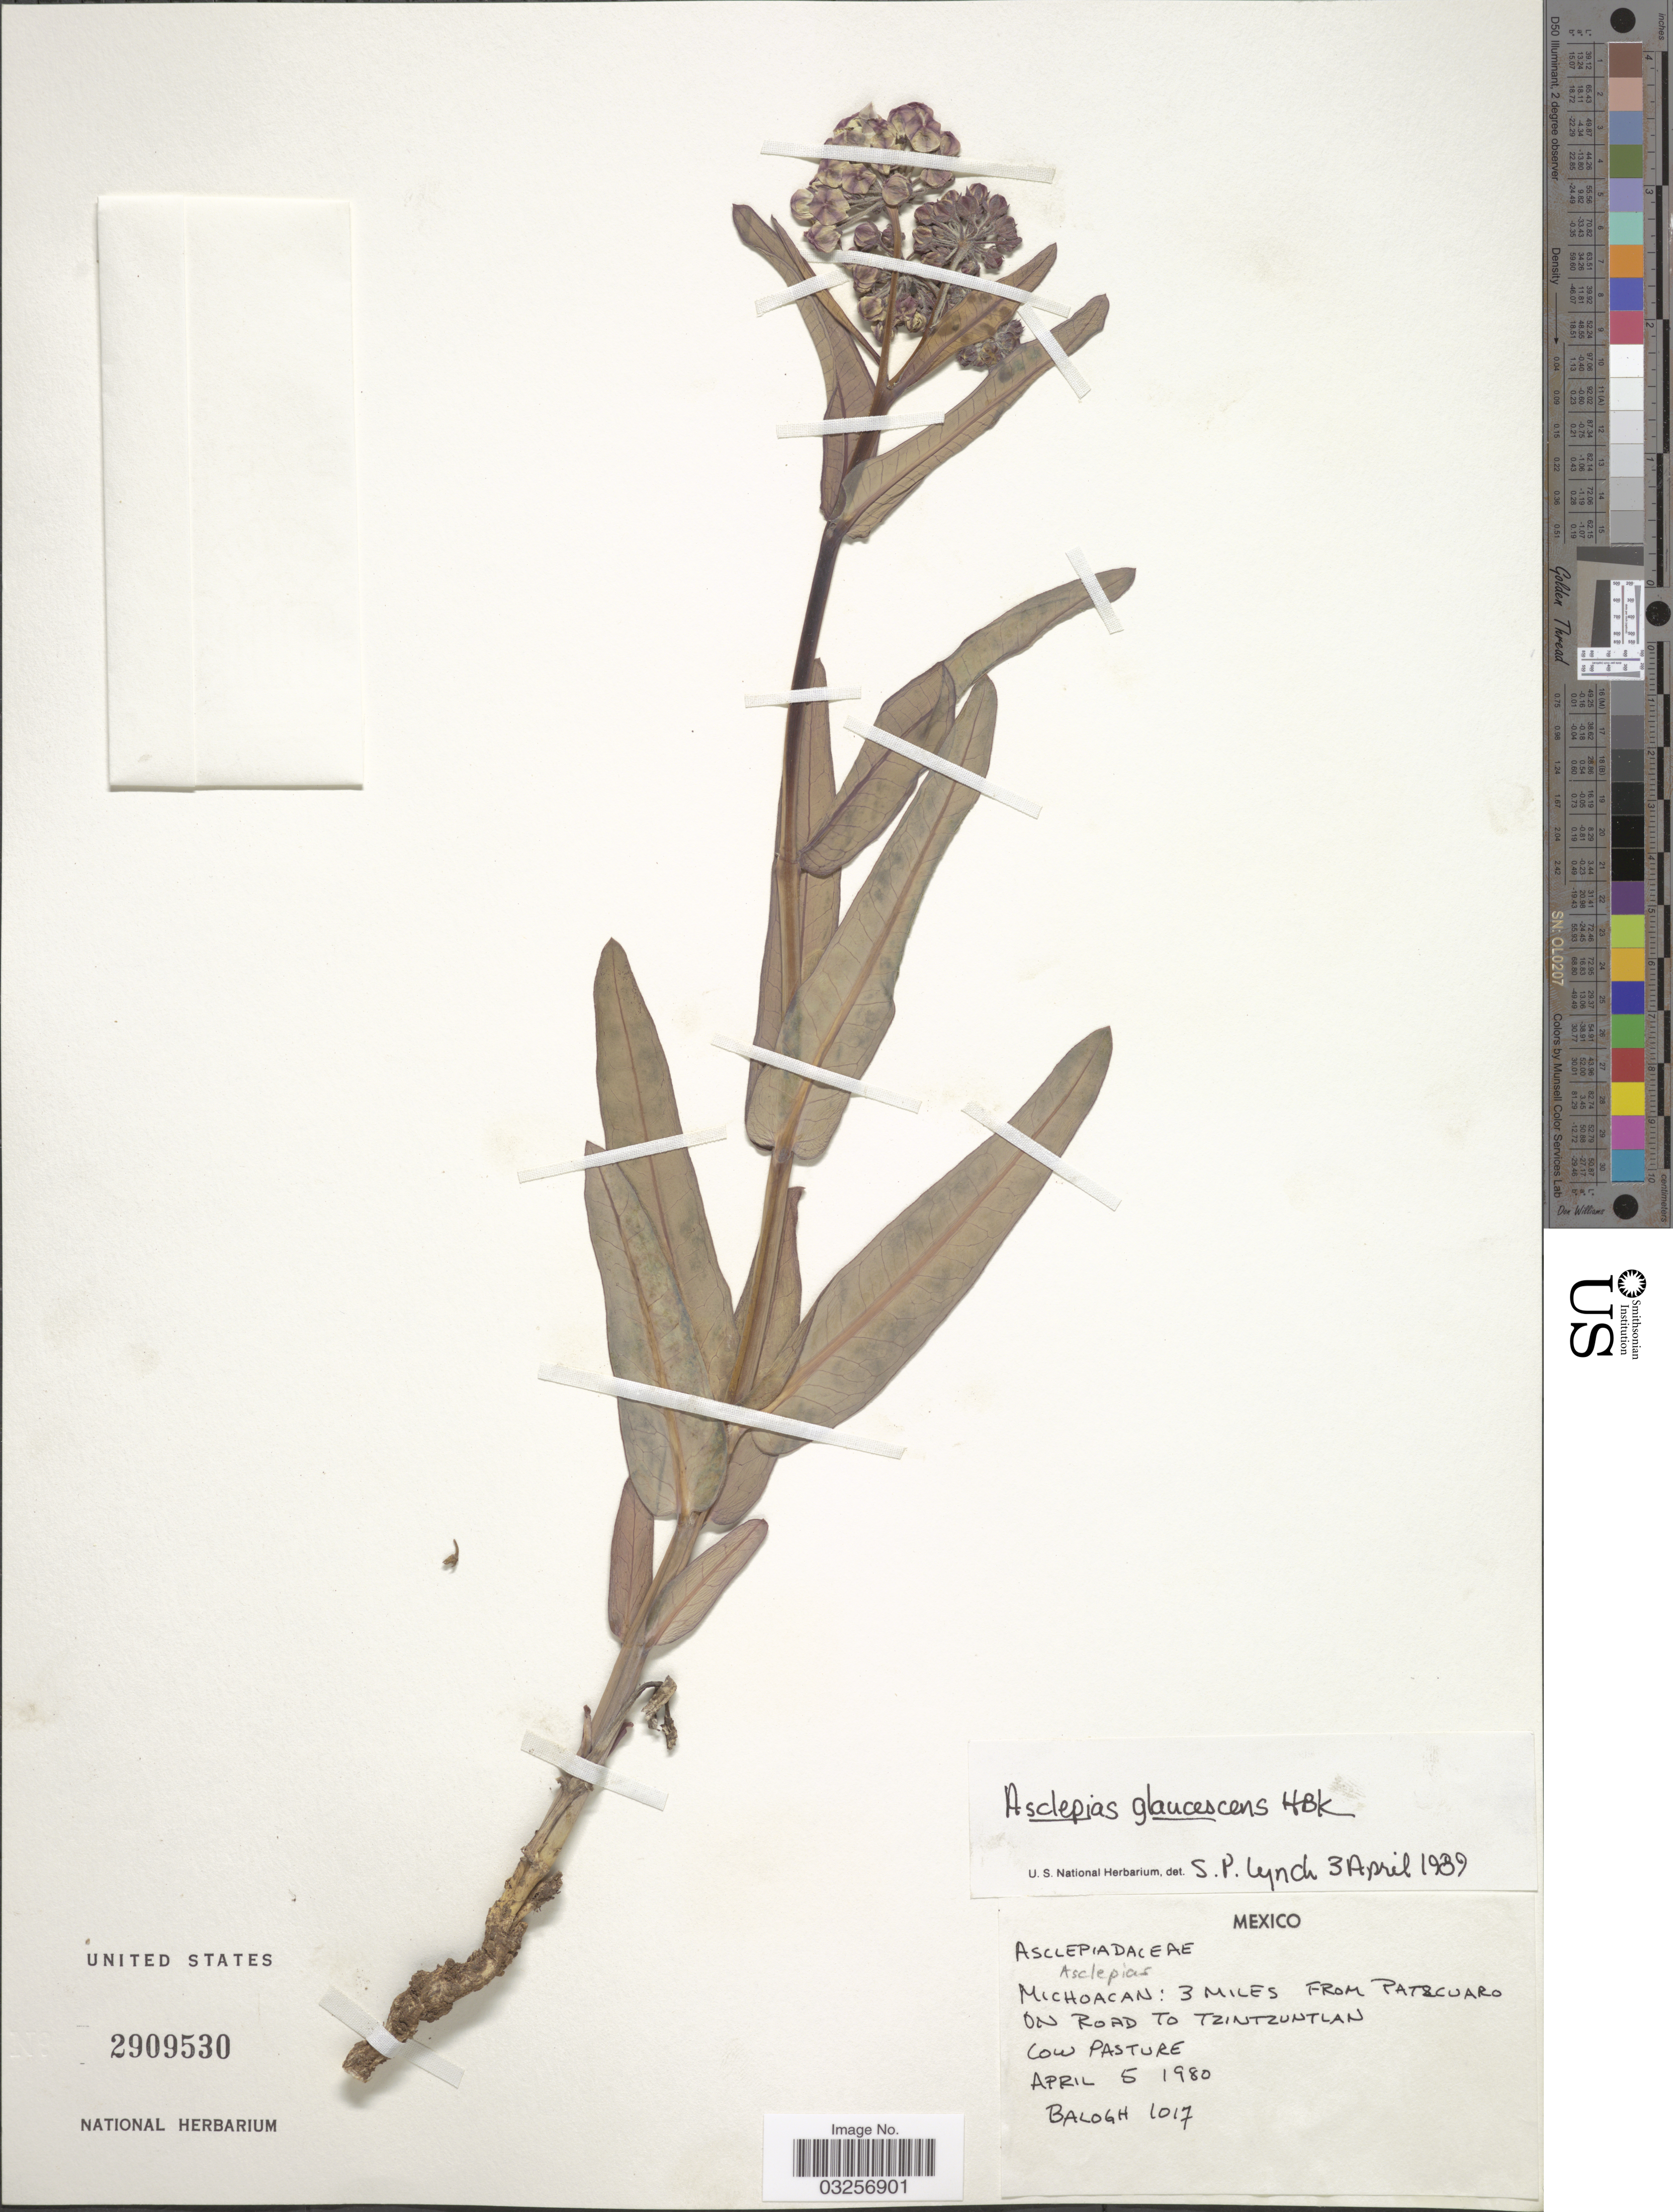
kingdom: Plantae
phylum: Tracheophyta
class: Magnoliopsida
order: Gentianales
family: Apocynaceae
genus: Asclepias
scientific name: Asclepias glaucescens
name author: Kunth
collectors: -. Balogh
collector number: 1017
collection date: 1980-04-05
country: Mexico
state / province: Michoacán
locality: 3 miles from Patzcuaro on road to Tzintzuntlan. Cow pasture.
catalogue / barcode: US 2909530